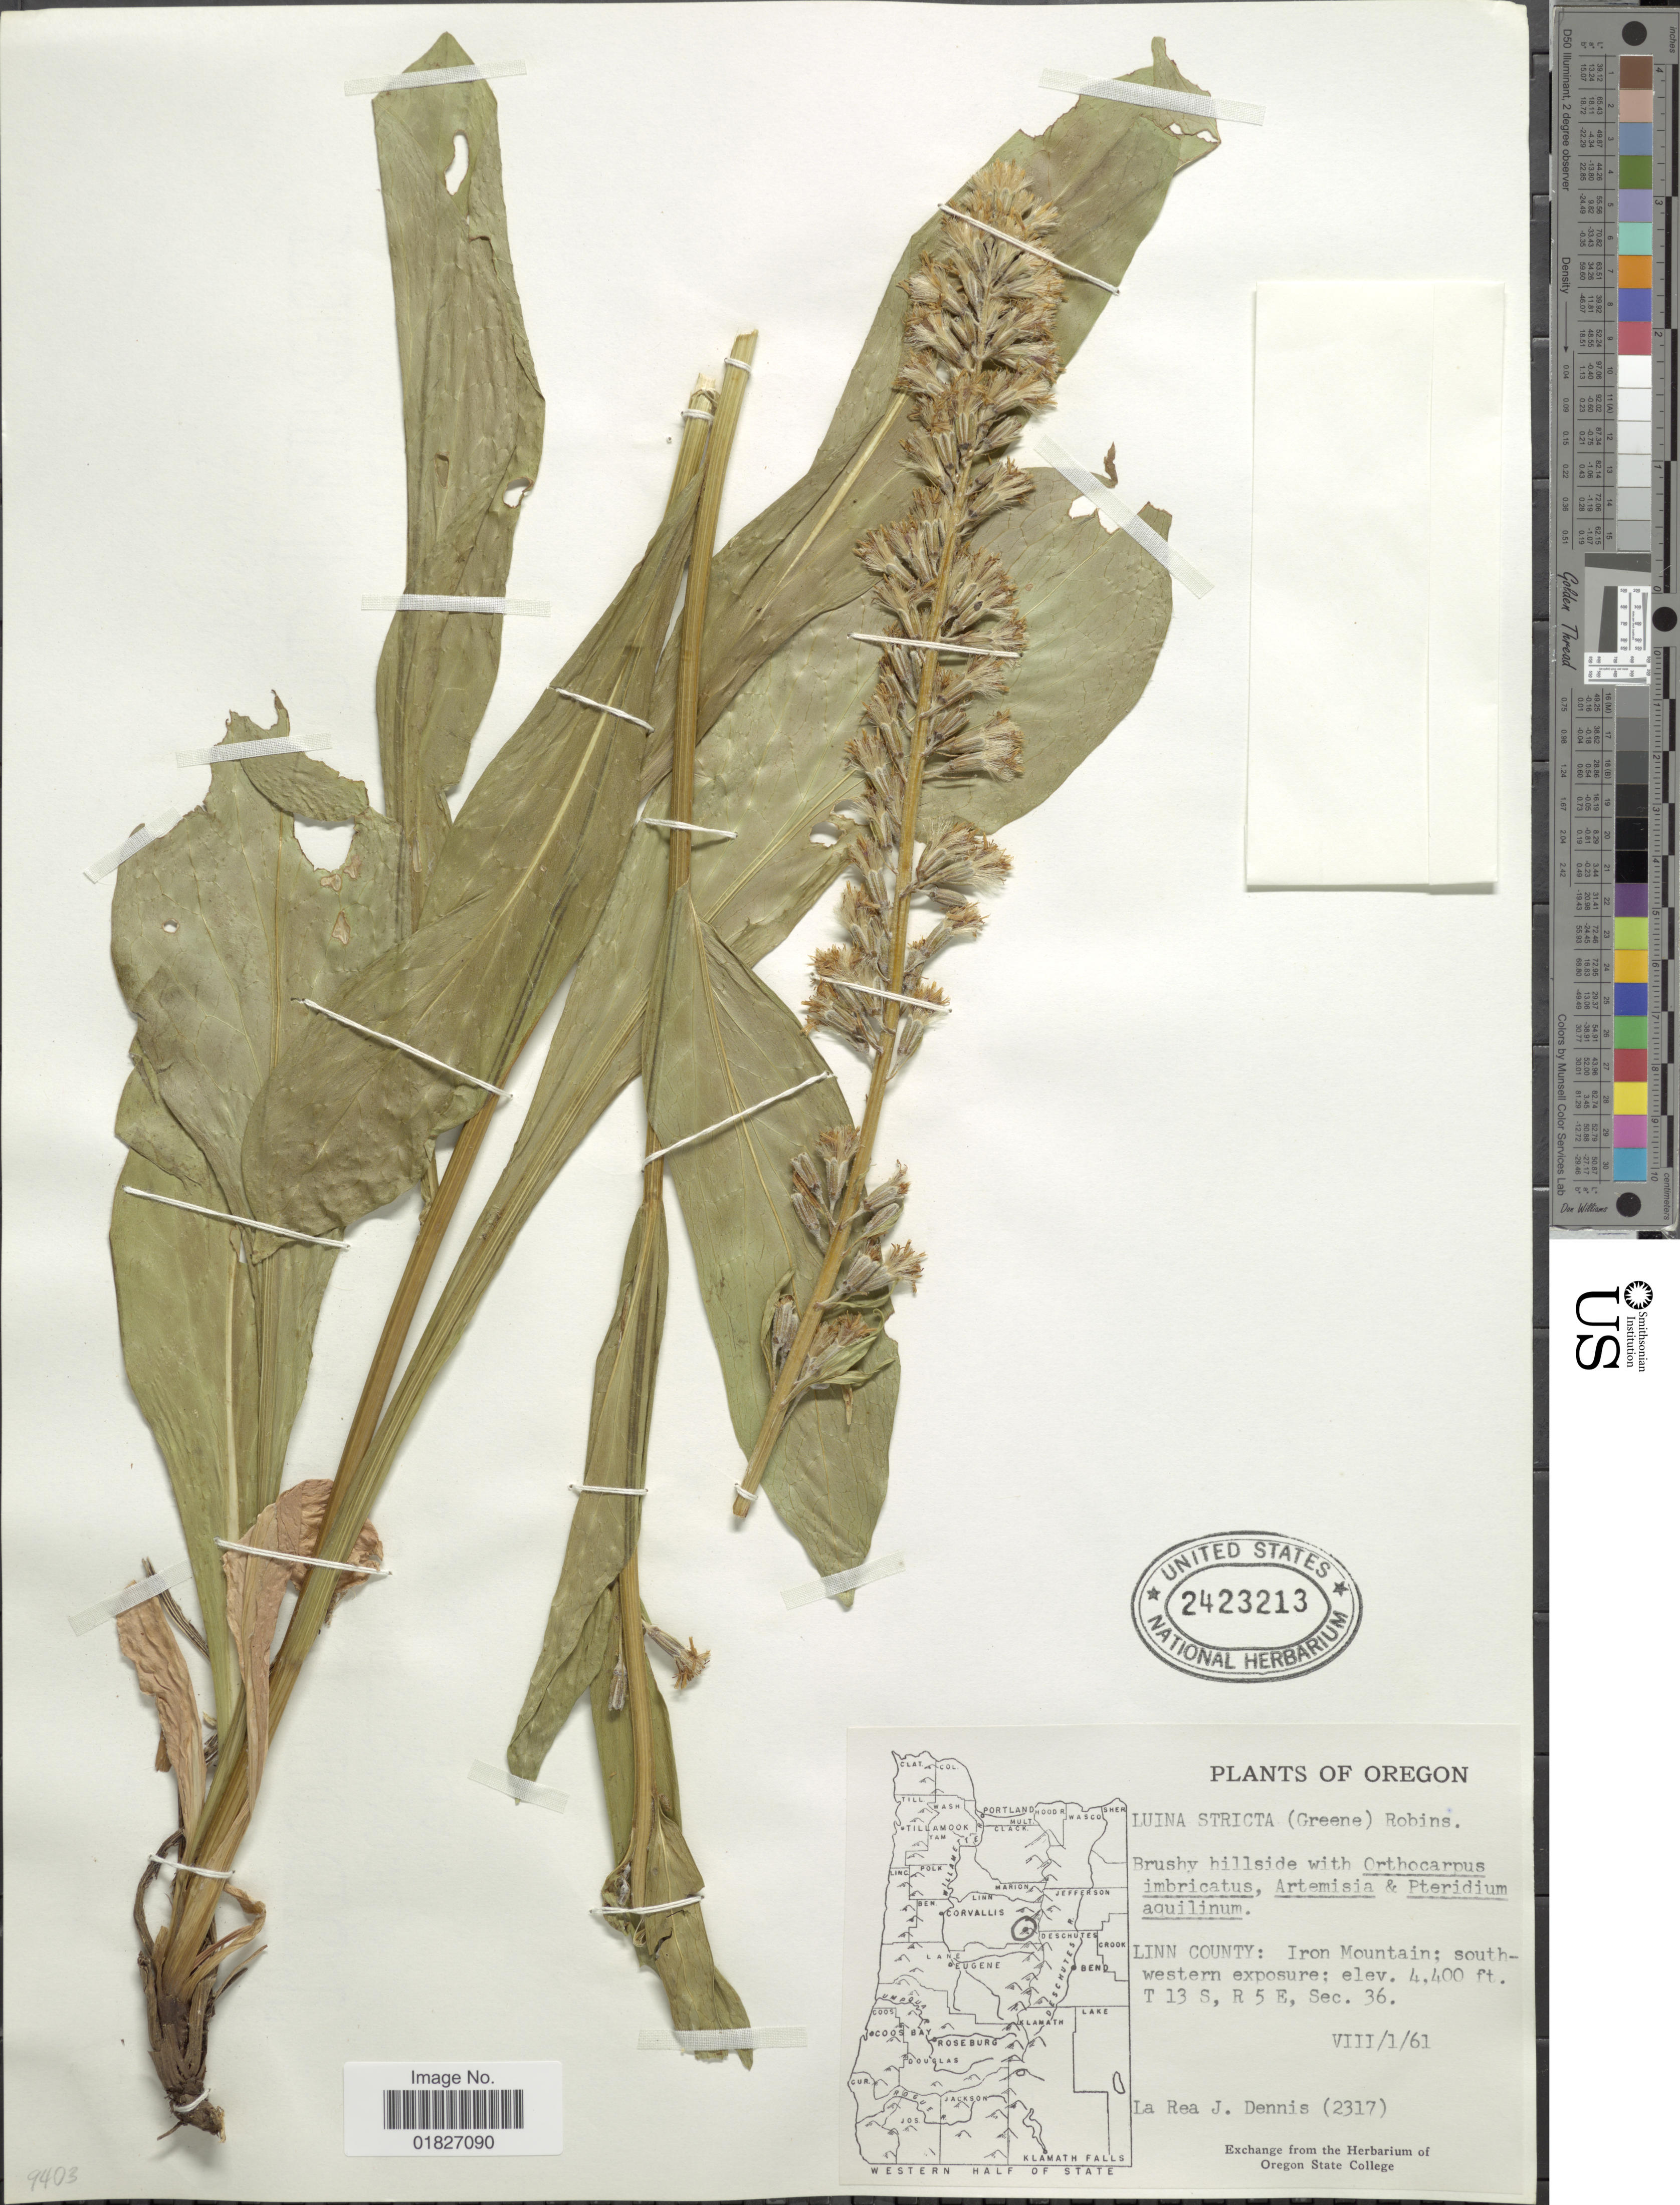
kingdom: Plantae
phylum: Tracheophyta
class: Magnoliopsida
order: Asterales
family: Asteraceae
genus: Prenanthes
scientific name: Prenanthes stricta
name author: Greene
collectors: L. Dennis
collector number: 2317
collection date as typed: Transcribed d/m/y: 1/8/61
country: United States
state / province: Oregon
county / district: Linn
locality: Linn County, Iron Mountain, southwestern exposure, T13S, R5E, Sec.36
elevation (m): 1341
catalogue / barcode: US 2423213